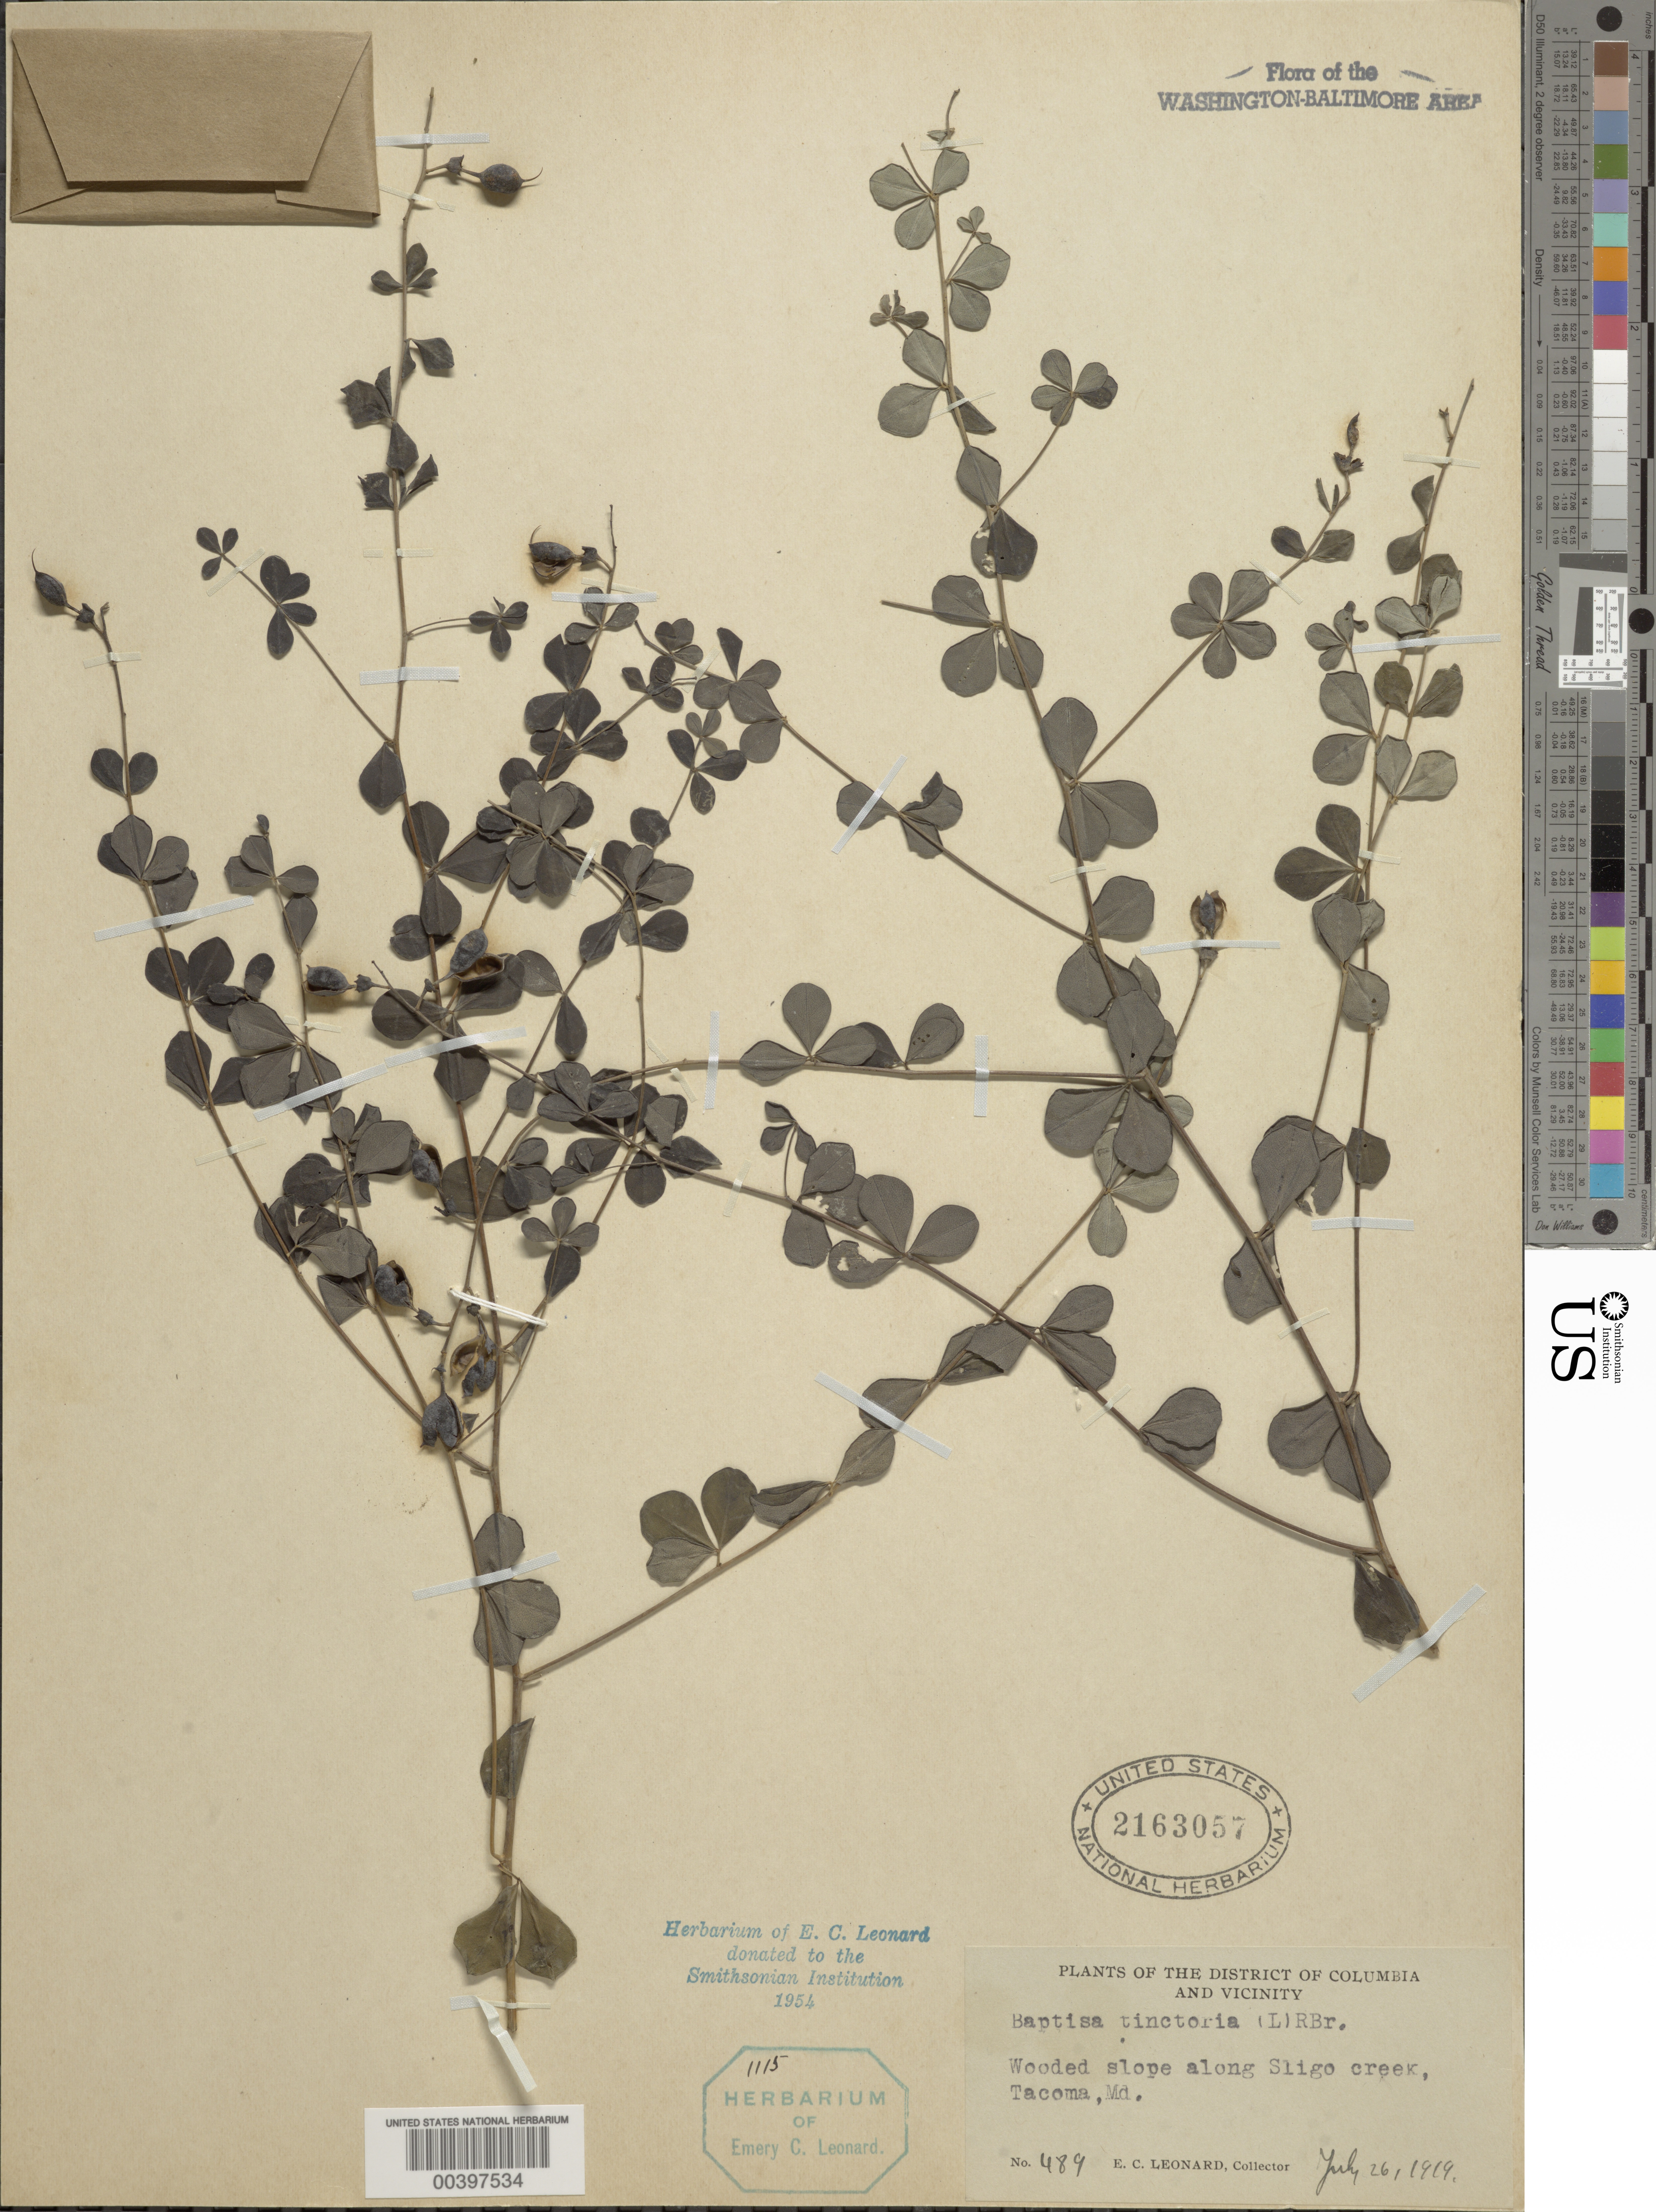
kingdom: Plantae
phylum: Tracheophyta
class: Magnoliopsida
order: Fabales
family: Fabaceae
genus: Baptisia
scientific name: Baptisia tinctoria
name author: (L.) R. Br.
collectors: E. C. Leonard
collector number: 489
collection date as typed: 26 Jul 1919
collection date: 1919-07-26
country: United States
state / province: Maryland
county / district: Montgomery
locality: Sligo Creek, Tacoma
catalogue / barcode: US 2163057